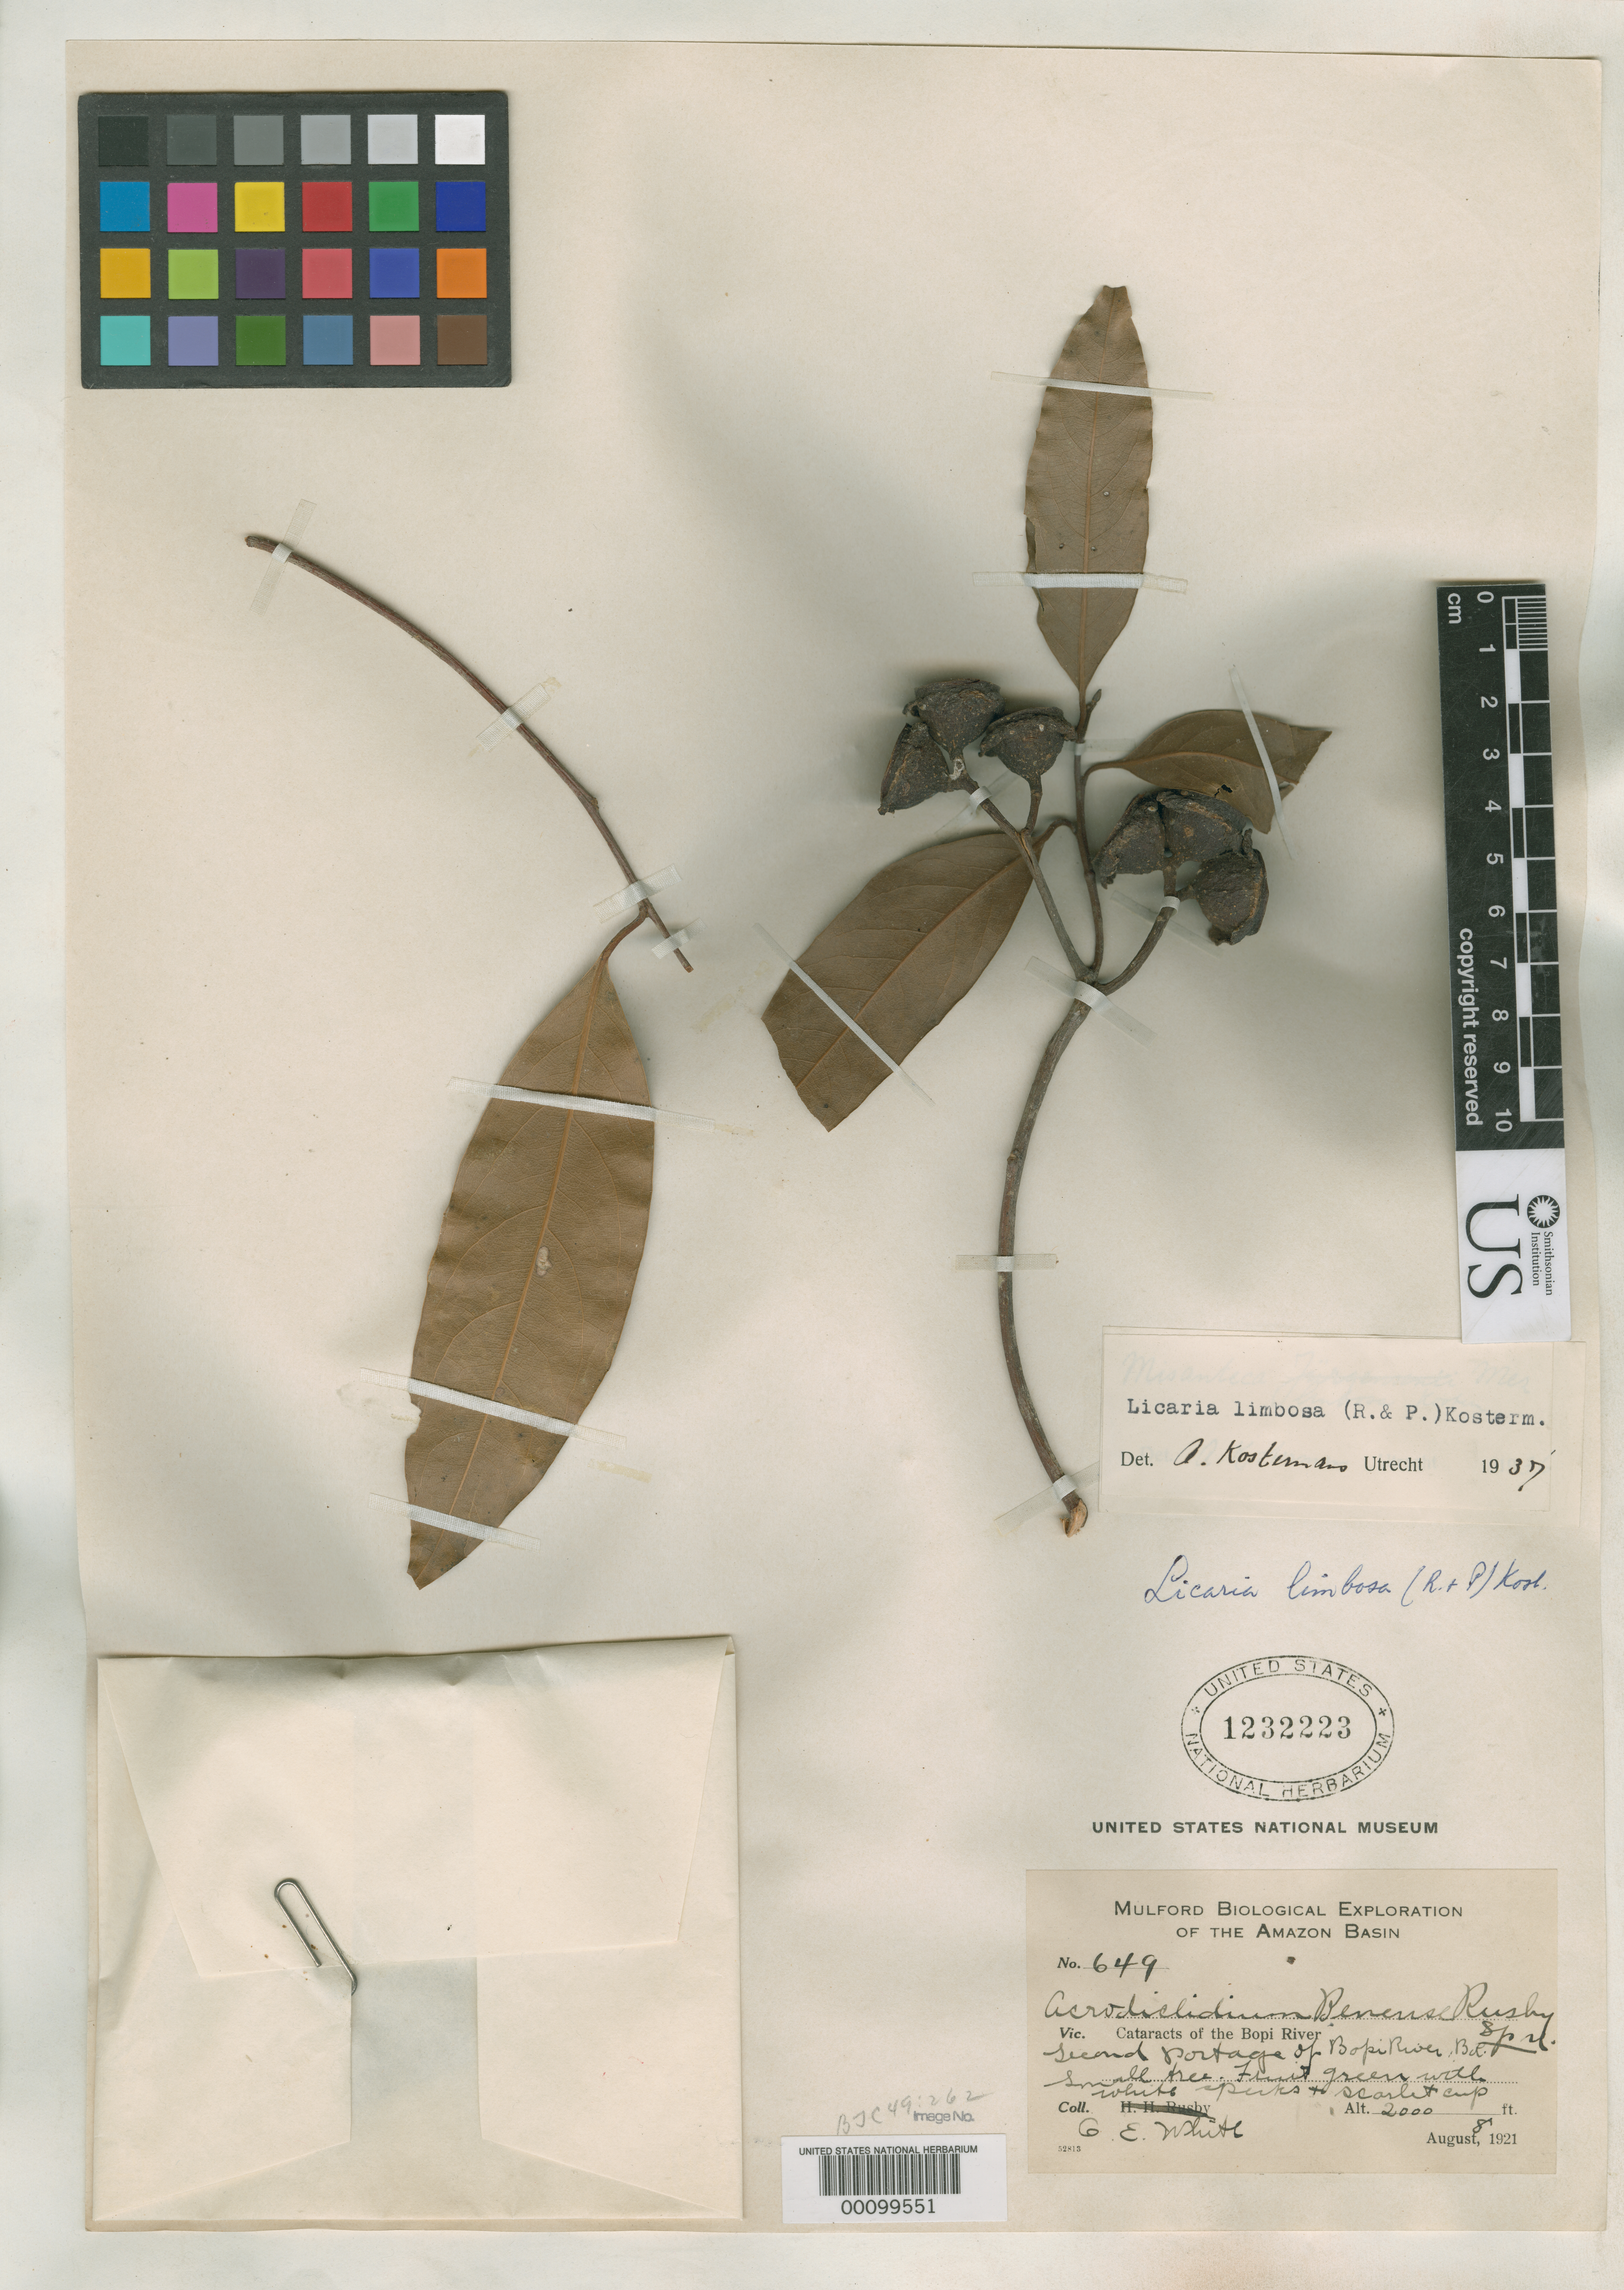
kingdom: Plantae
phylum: Tracheophyta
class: Magnoliopsida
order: Laurales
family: Lauraceae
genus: Acrodiclidium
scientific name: Acrodiclidium benense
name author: Rusby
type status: Isotype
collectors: O. E. White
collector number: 649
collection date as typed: August 8, 1921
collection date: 1921-08-08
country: Bolivia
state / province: La Paz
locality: Cataracts of the Bopi River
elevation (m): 610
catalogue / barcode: US 1232223